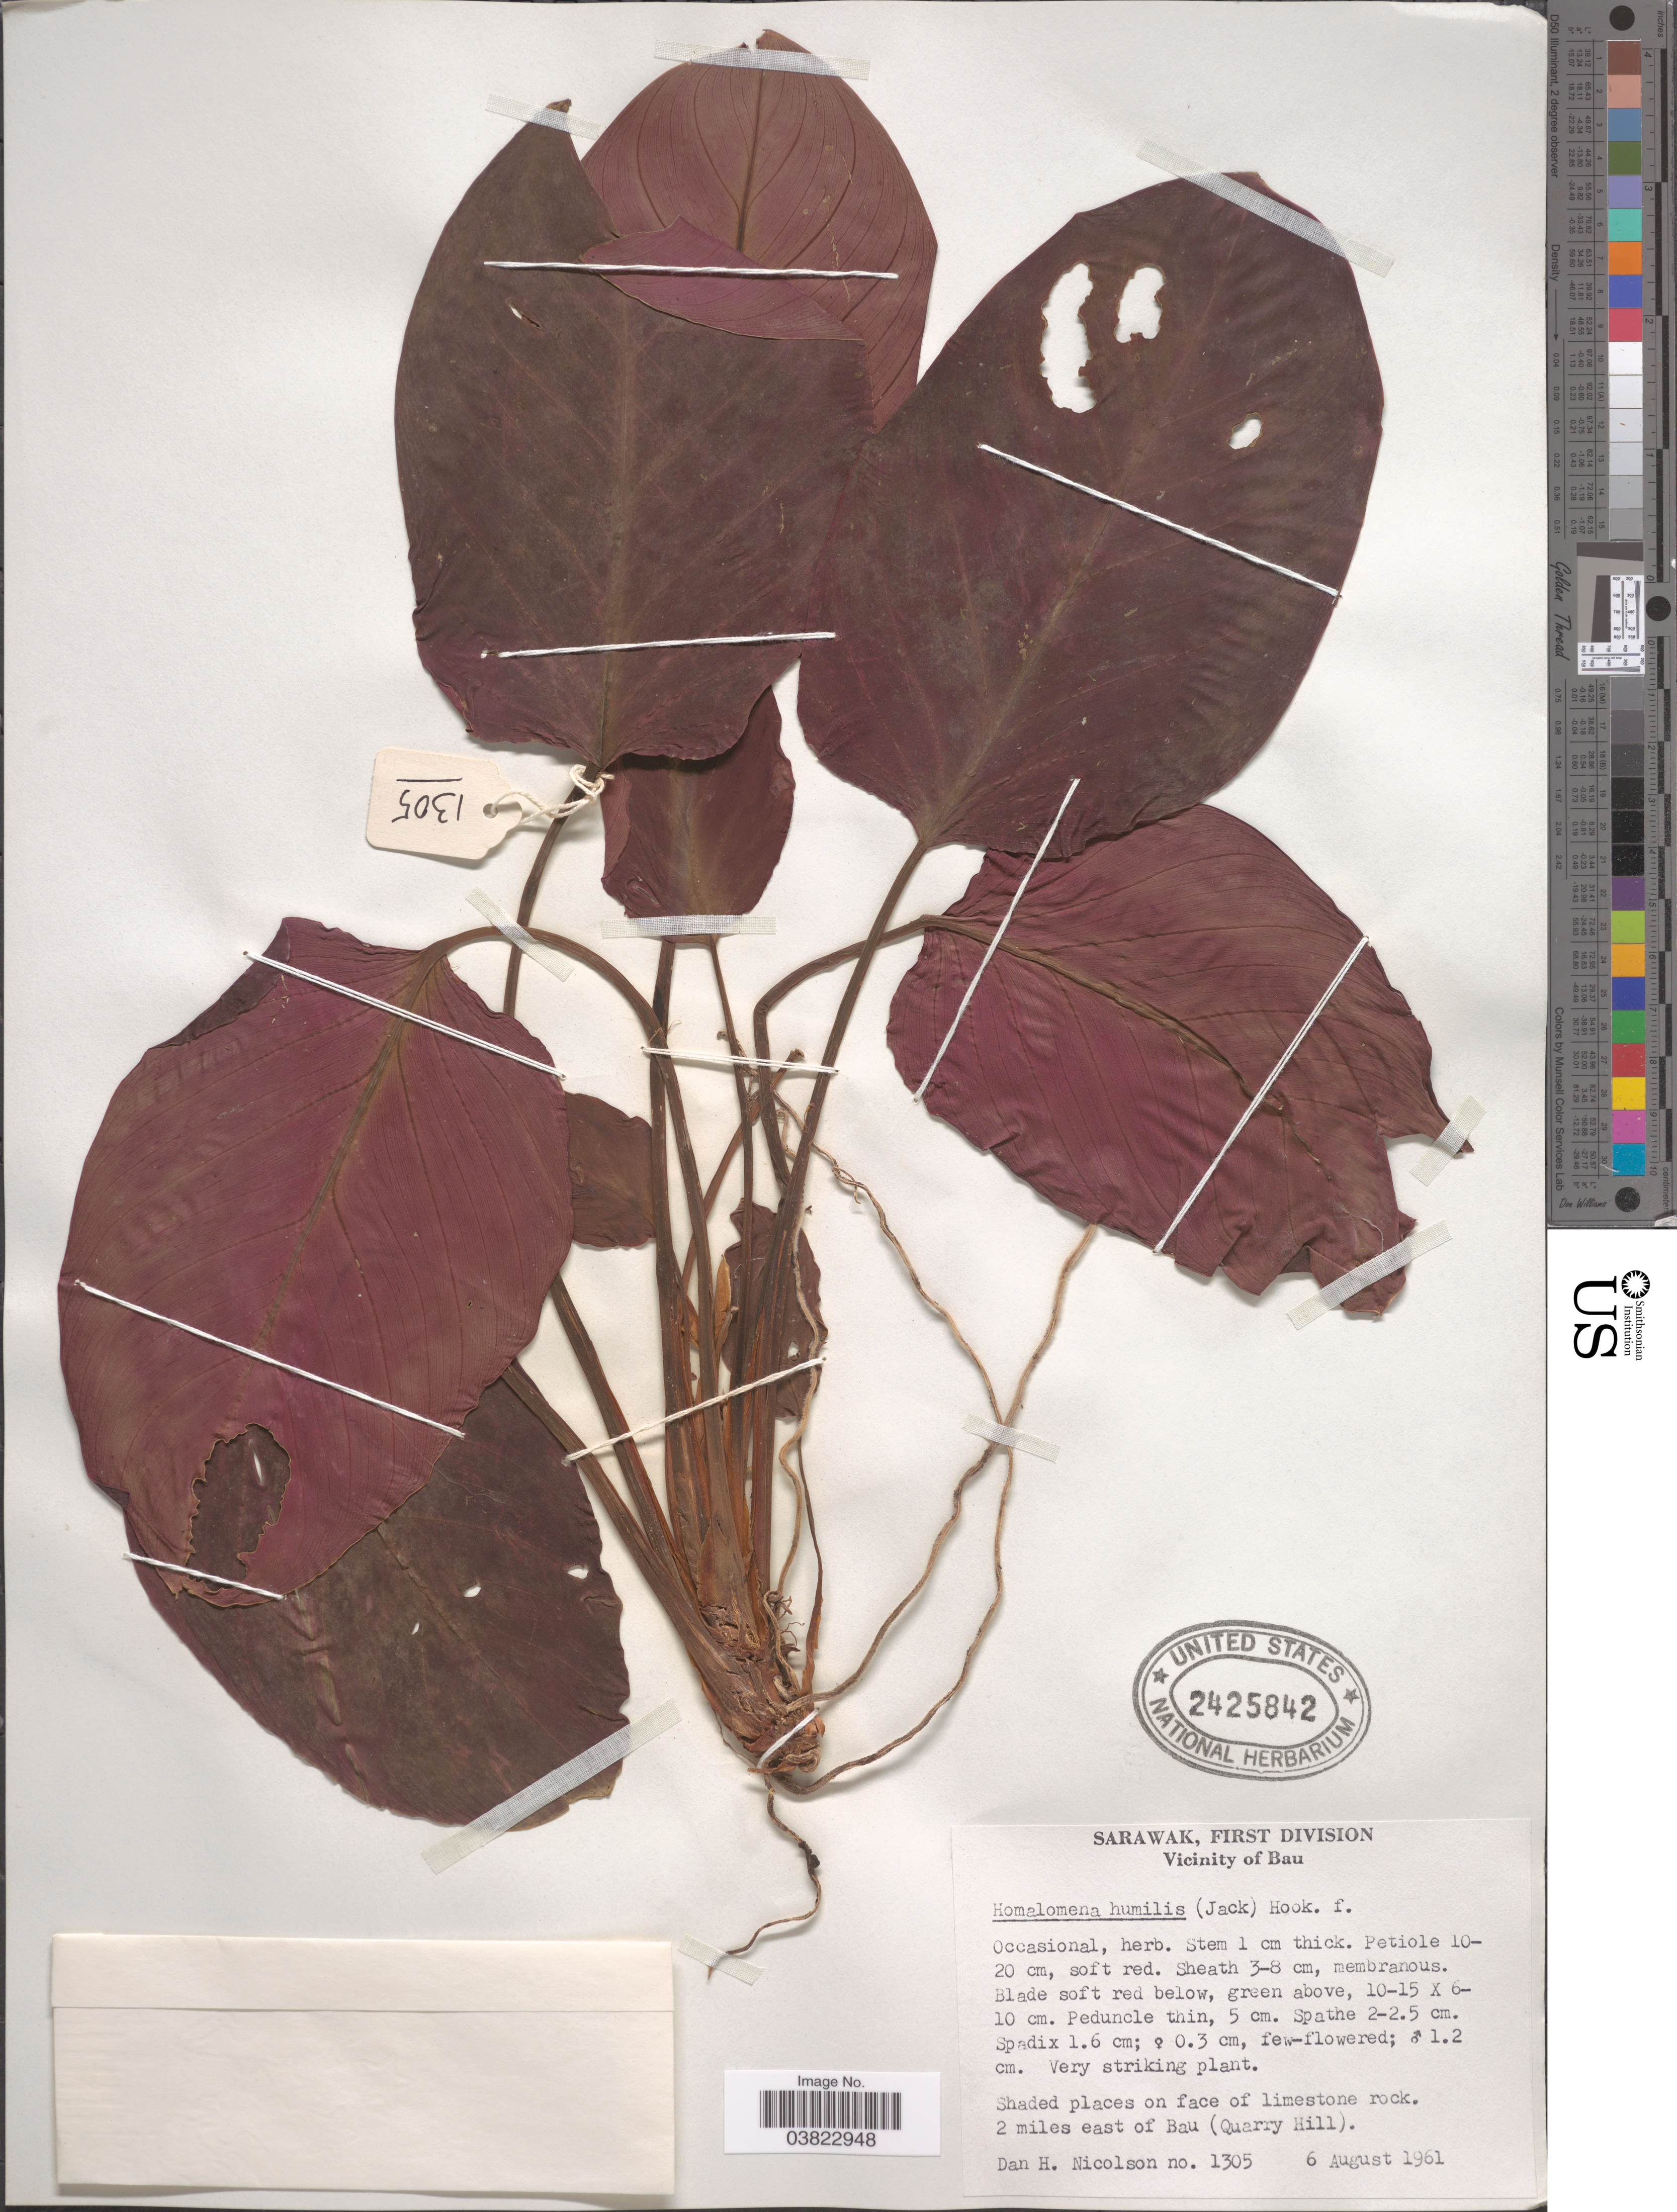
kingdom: Plantae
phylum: Tracheophyta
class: Liliopsida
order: Alismatales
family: Araceae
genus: Homalomena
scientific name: Homalomena humilis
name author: (Jack) Hook. f.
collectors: D. H. Nicolson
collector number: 1305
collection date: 1961-08-06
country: Malaysia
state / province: Sarawak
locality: First Division. Vicinity of Bau. 2 miles east of Bau (Querry Hill).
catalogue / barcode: US 2425842